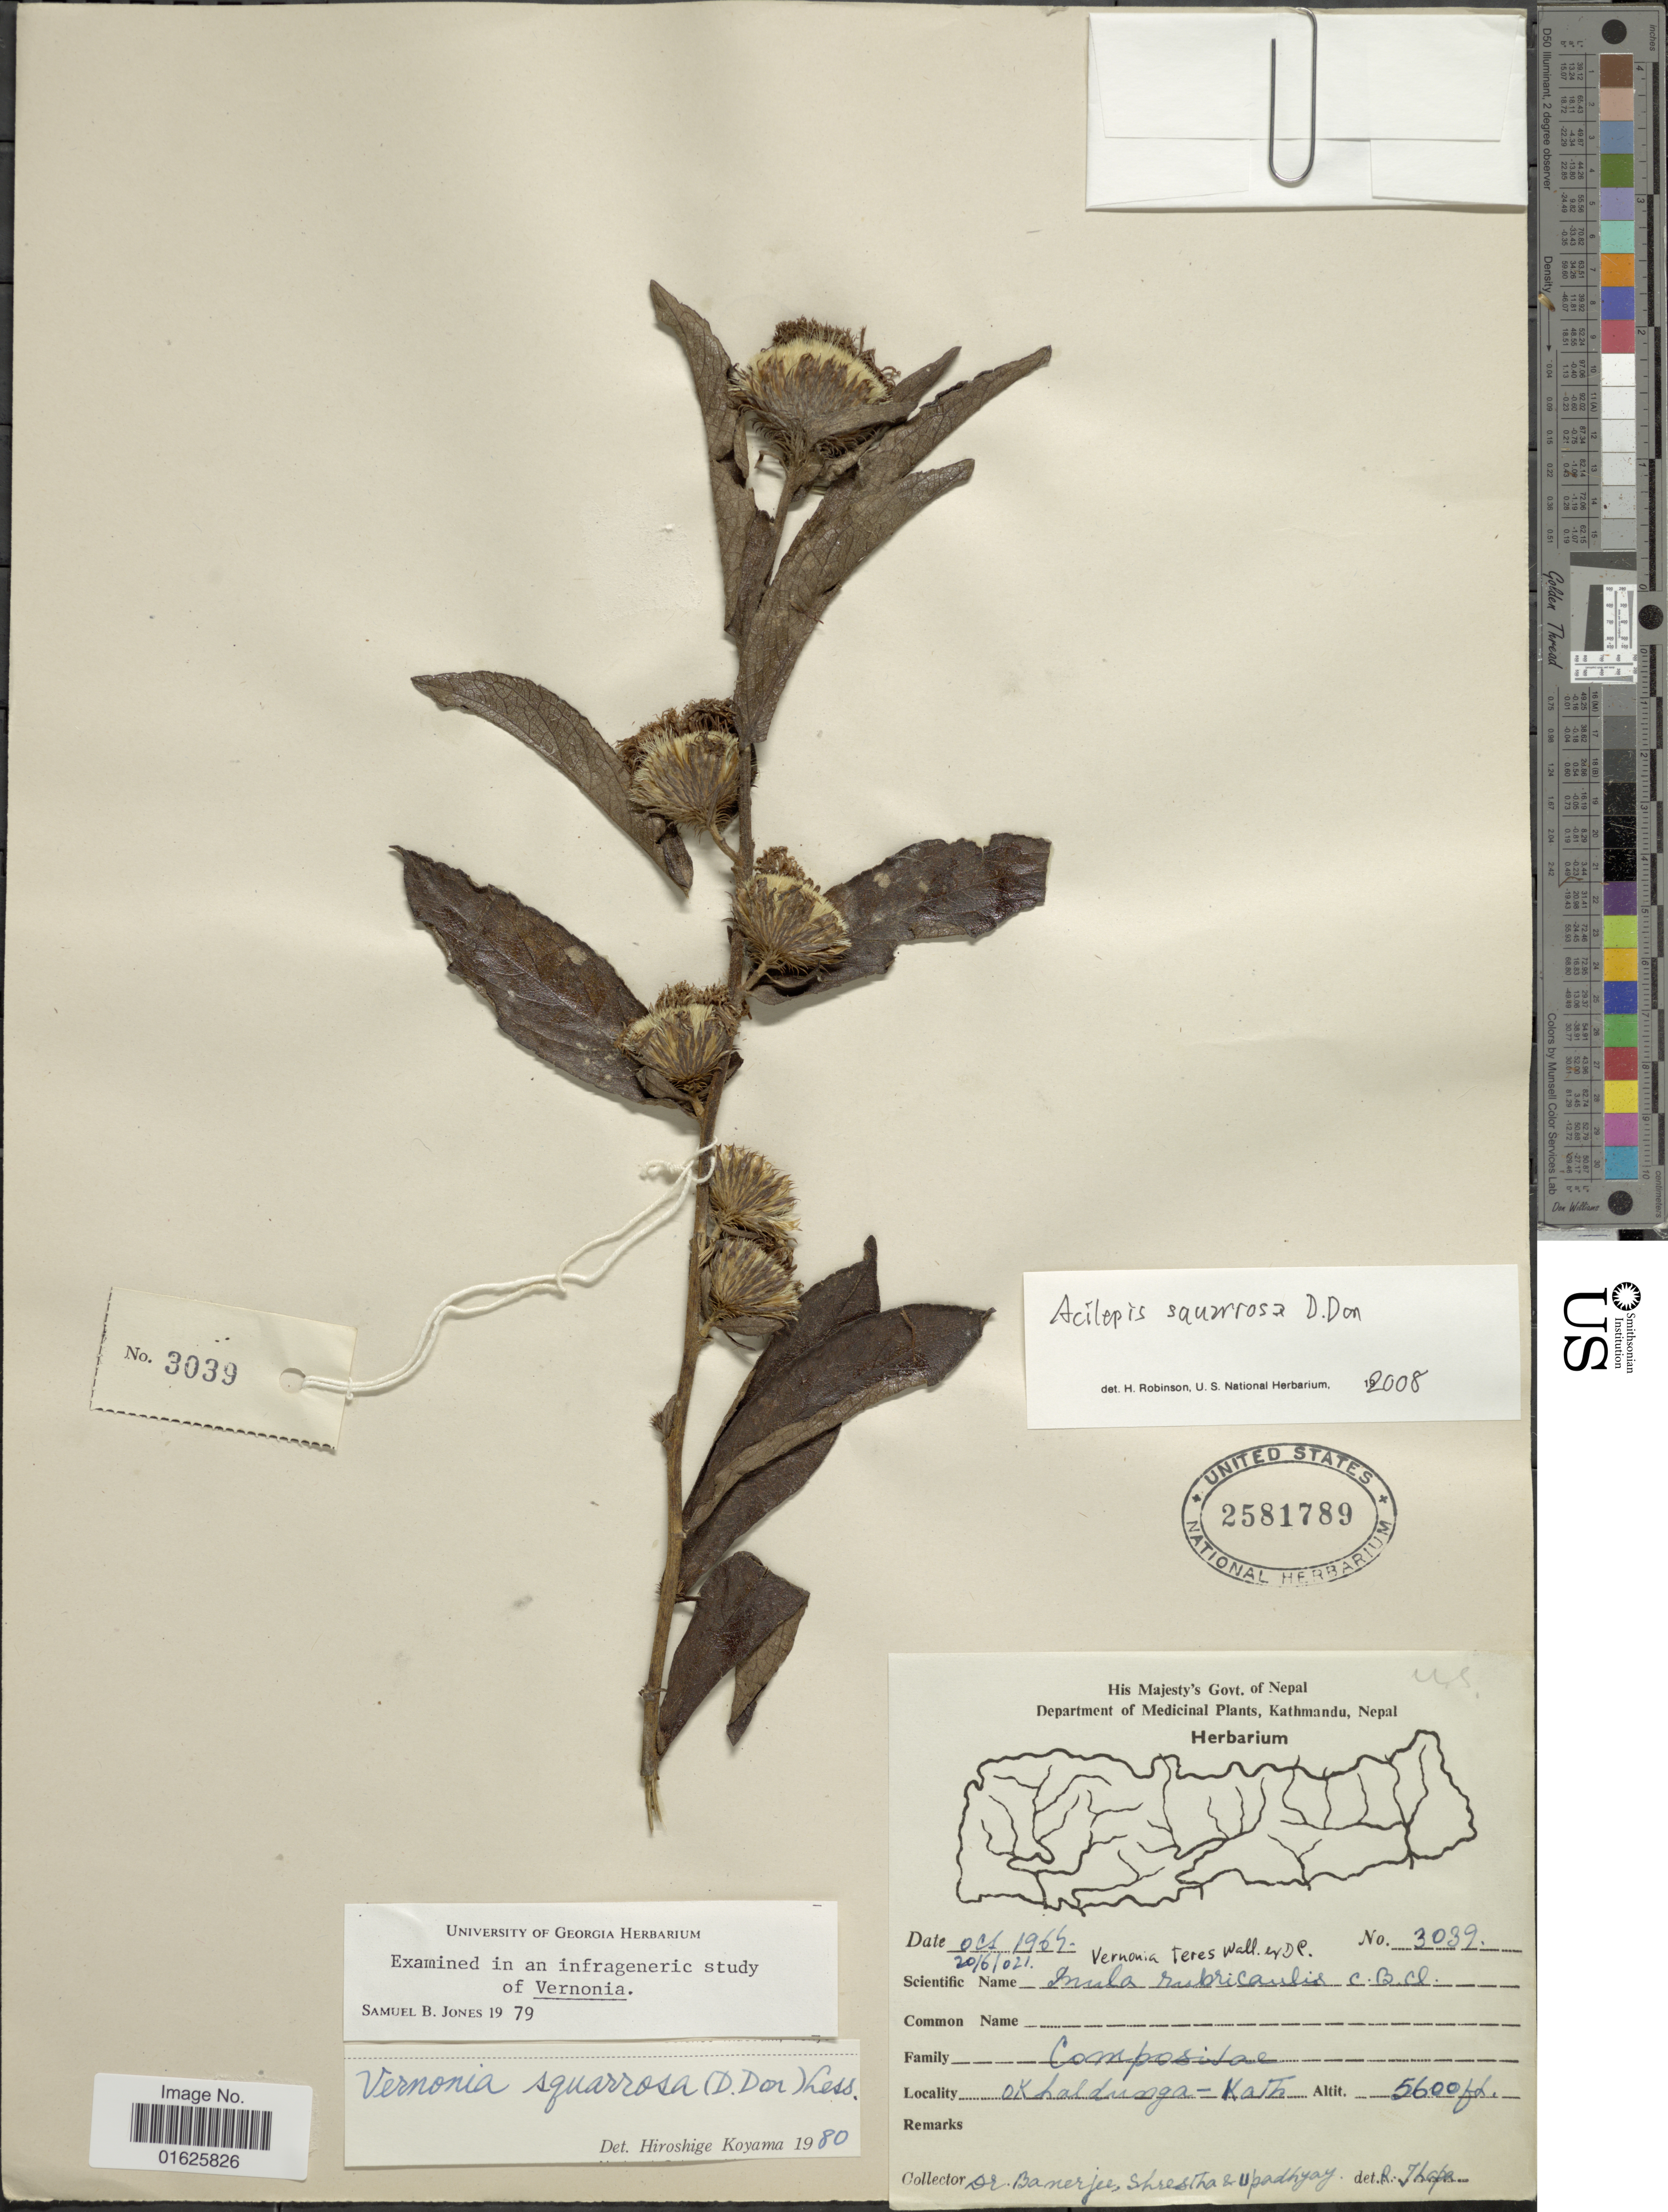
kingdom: Plantae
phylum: Tracheophyta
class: Magnoliopsida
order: Asterales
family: Asteraceae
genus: Acilepis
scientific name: Acilepis squarrosa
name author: D. Don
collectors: -. Banerjee, -. Shrestha & Upadhyay, --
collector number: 3039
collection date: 1969-10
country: Nepal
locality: Okhaldunga - Kath [interpreted]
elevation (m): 1707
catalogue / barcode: US 2581789